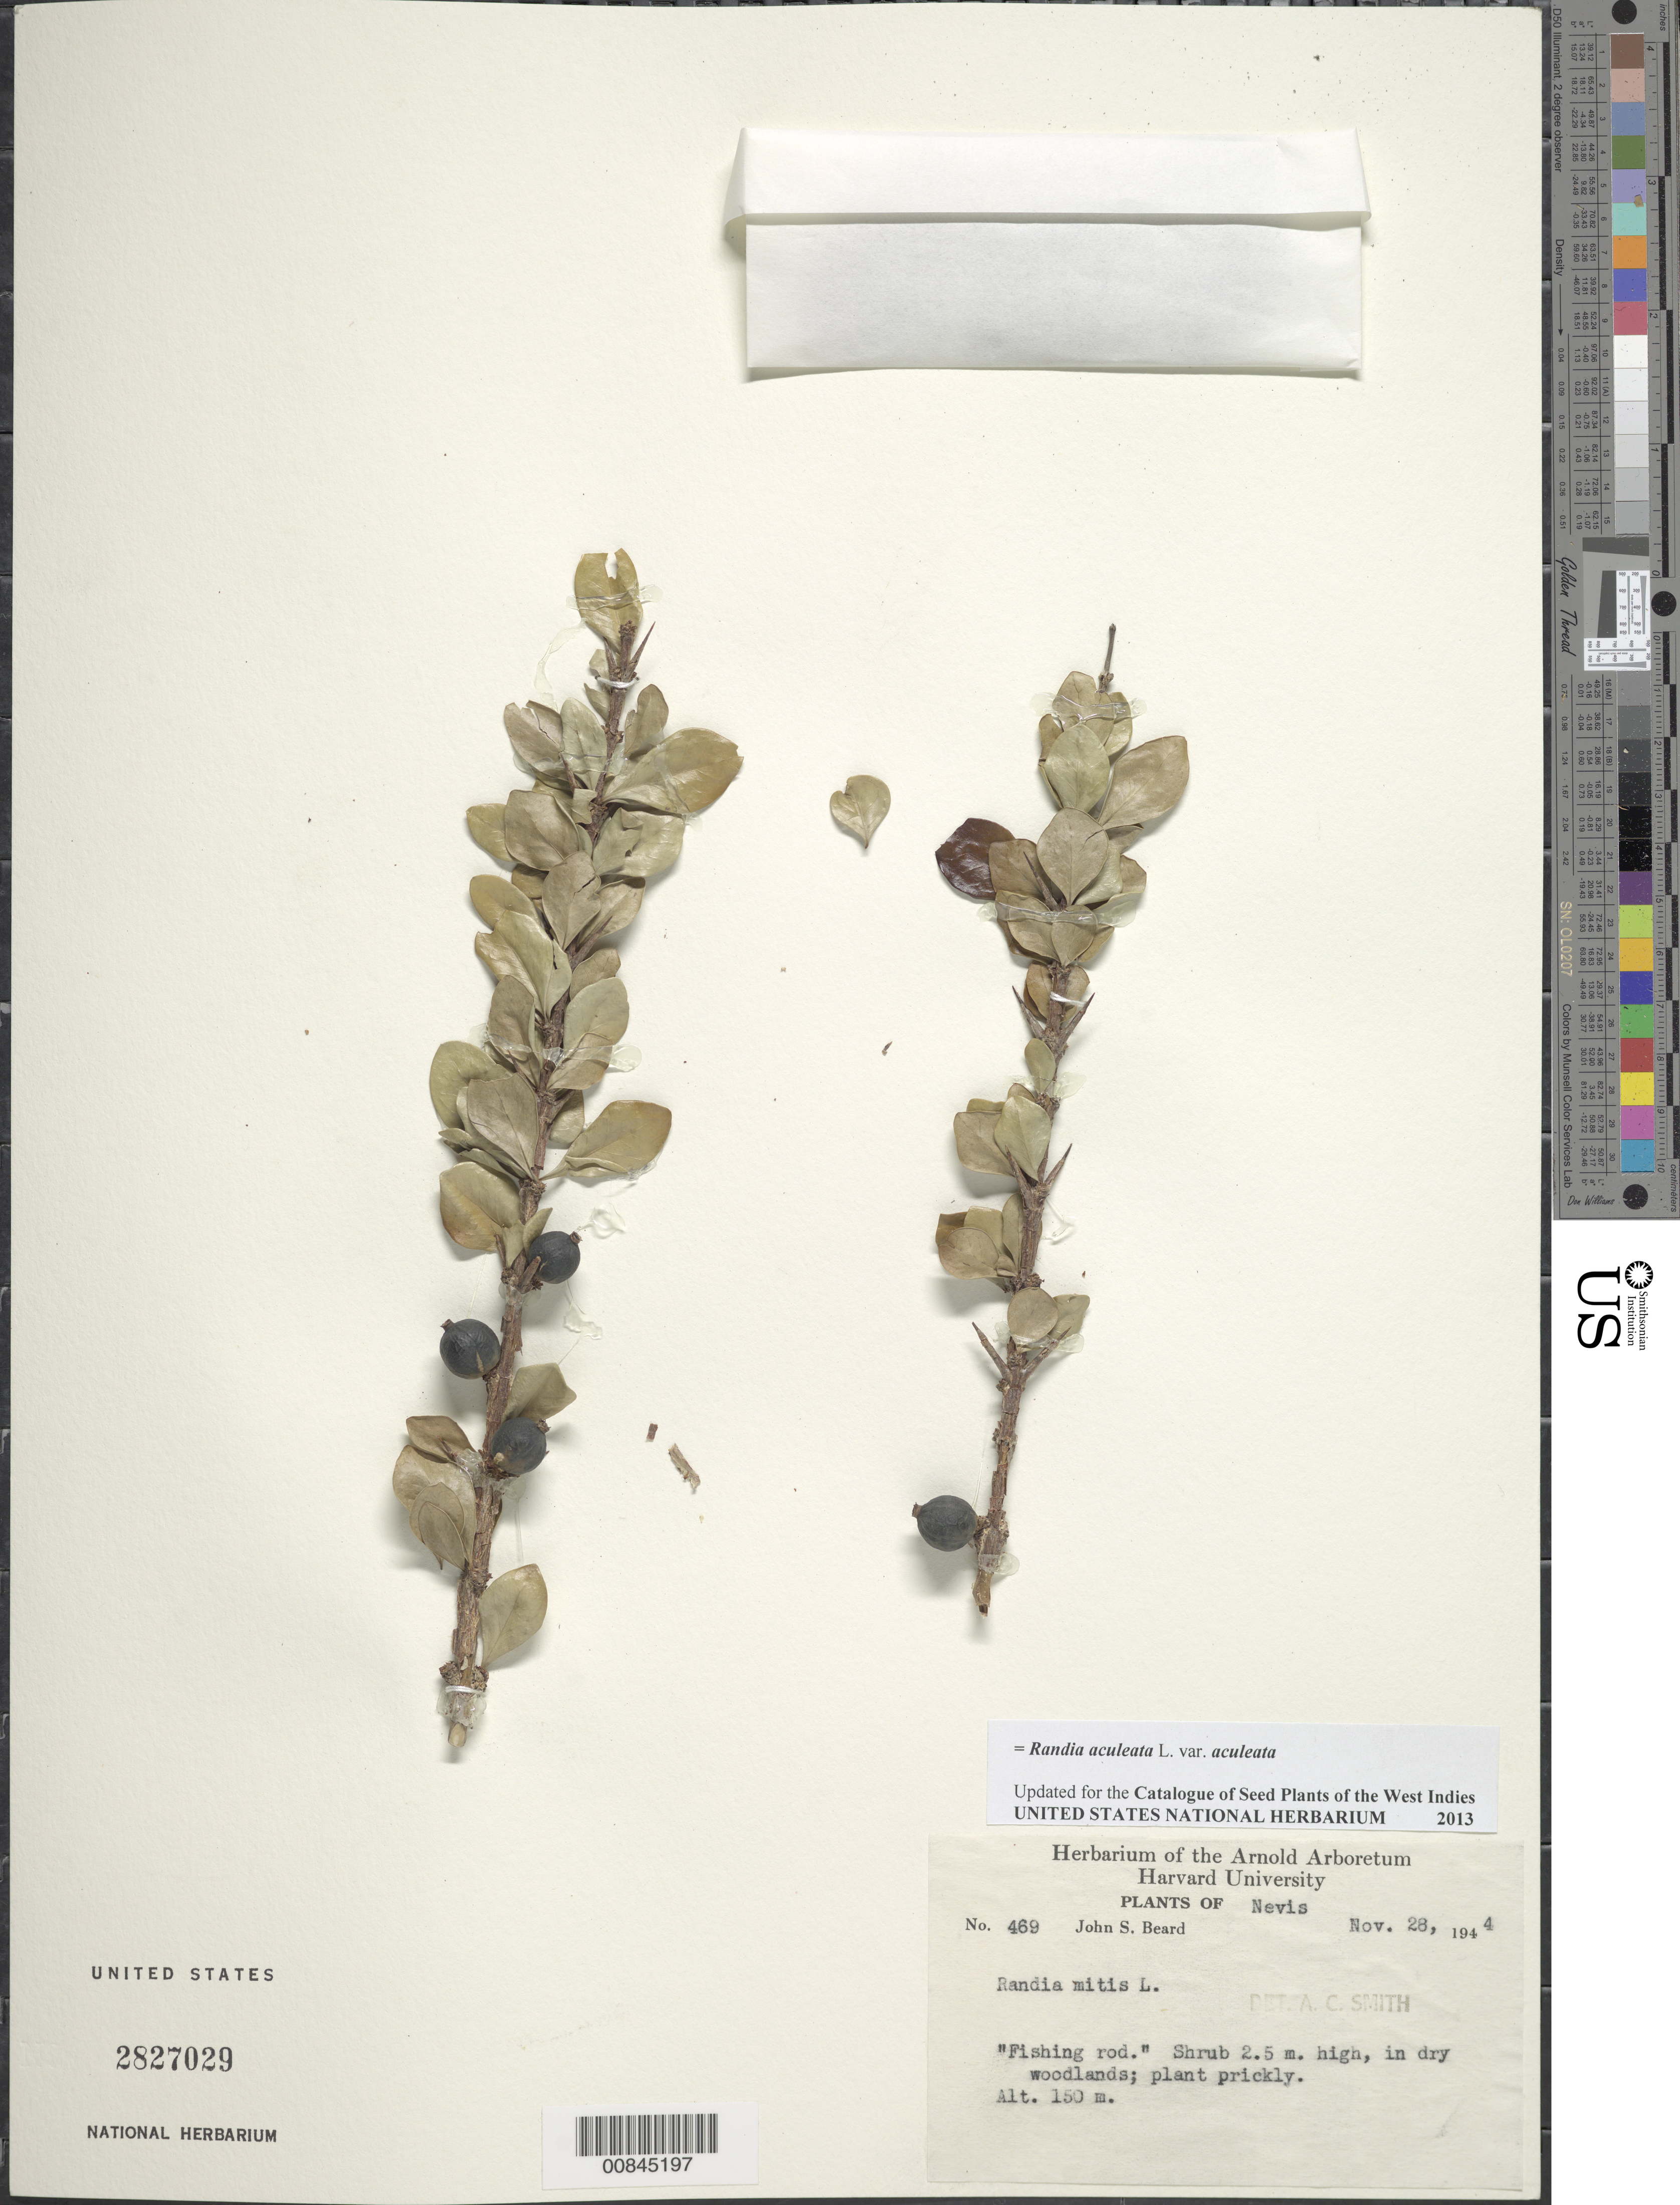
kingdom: Plantae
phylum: Tracheophyta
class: Magnoliopsida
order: Gentianales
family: Rubiaceae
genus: Randia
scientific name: Randia aculeata var. aculeata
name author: L.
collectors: J. Beard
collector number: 469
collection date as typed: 28 Nov 1944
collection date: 1944-11-28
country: St. Christopher-Nevis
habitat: Dry woodlands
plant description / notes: Common name: Fishing rod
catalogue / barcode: US 2827029